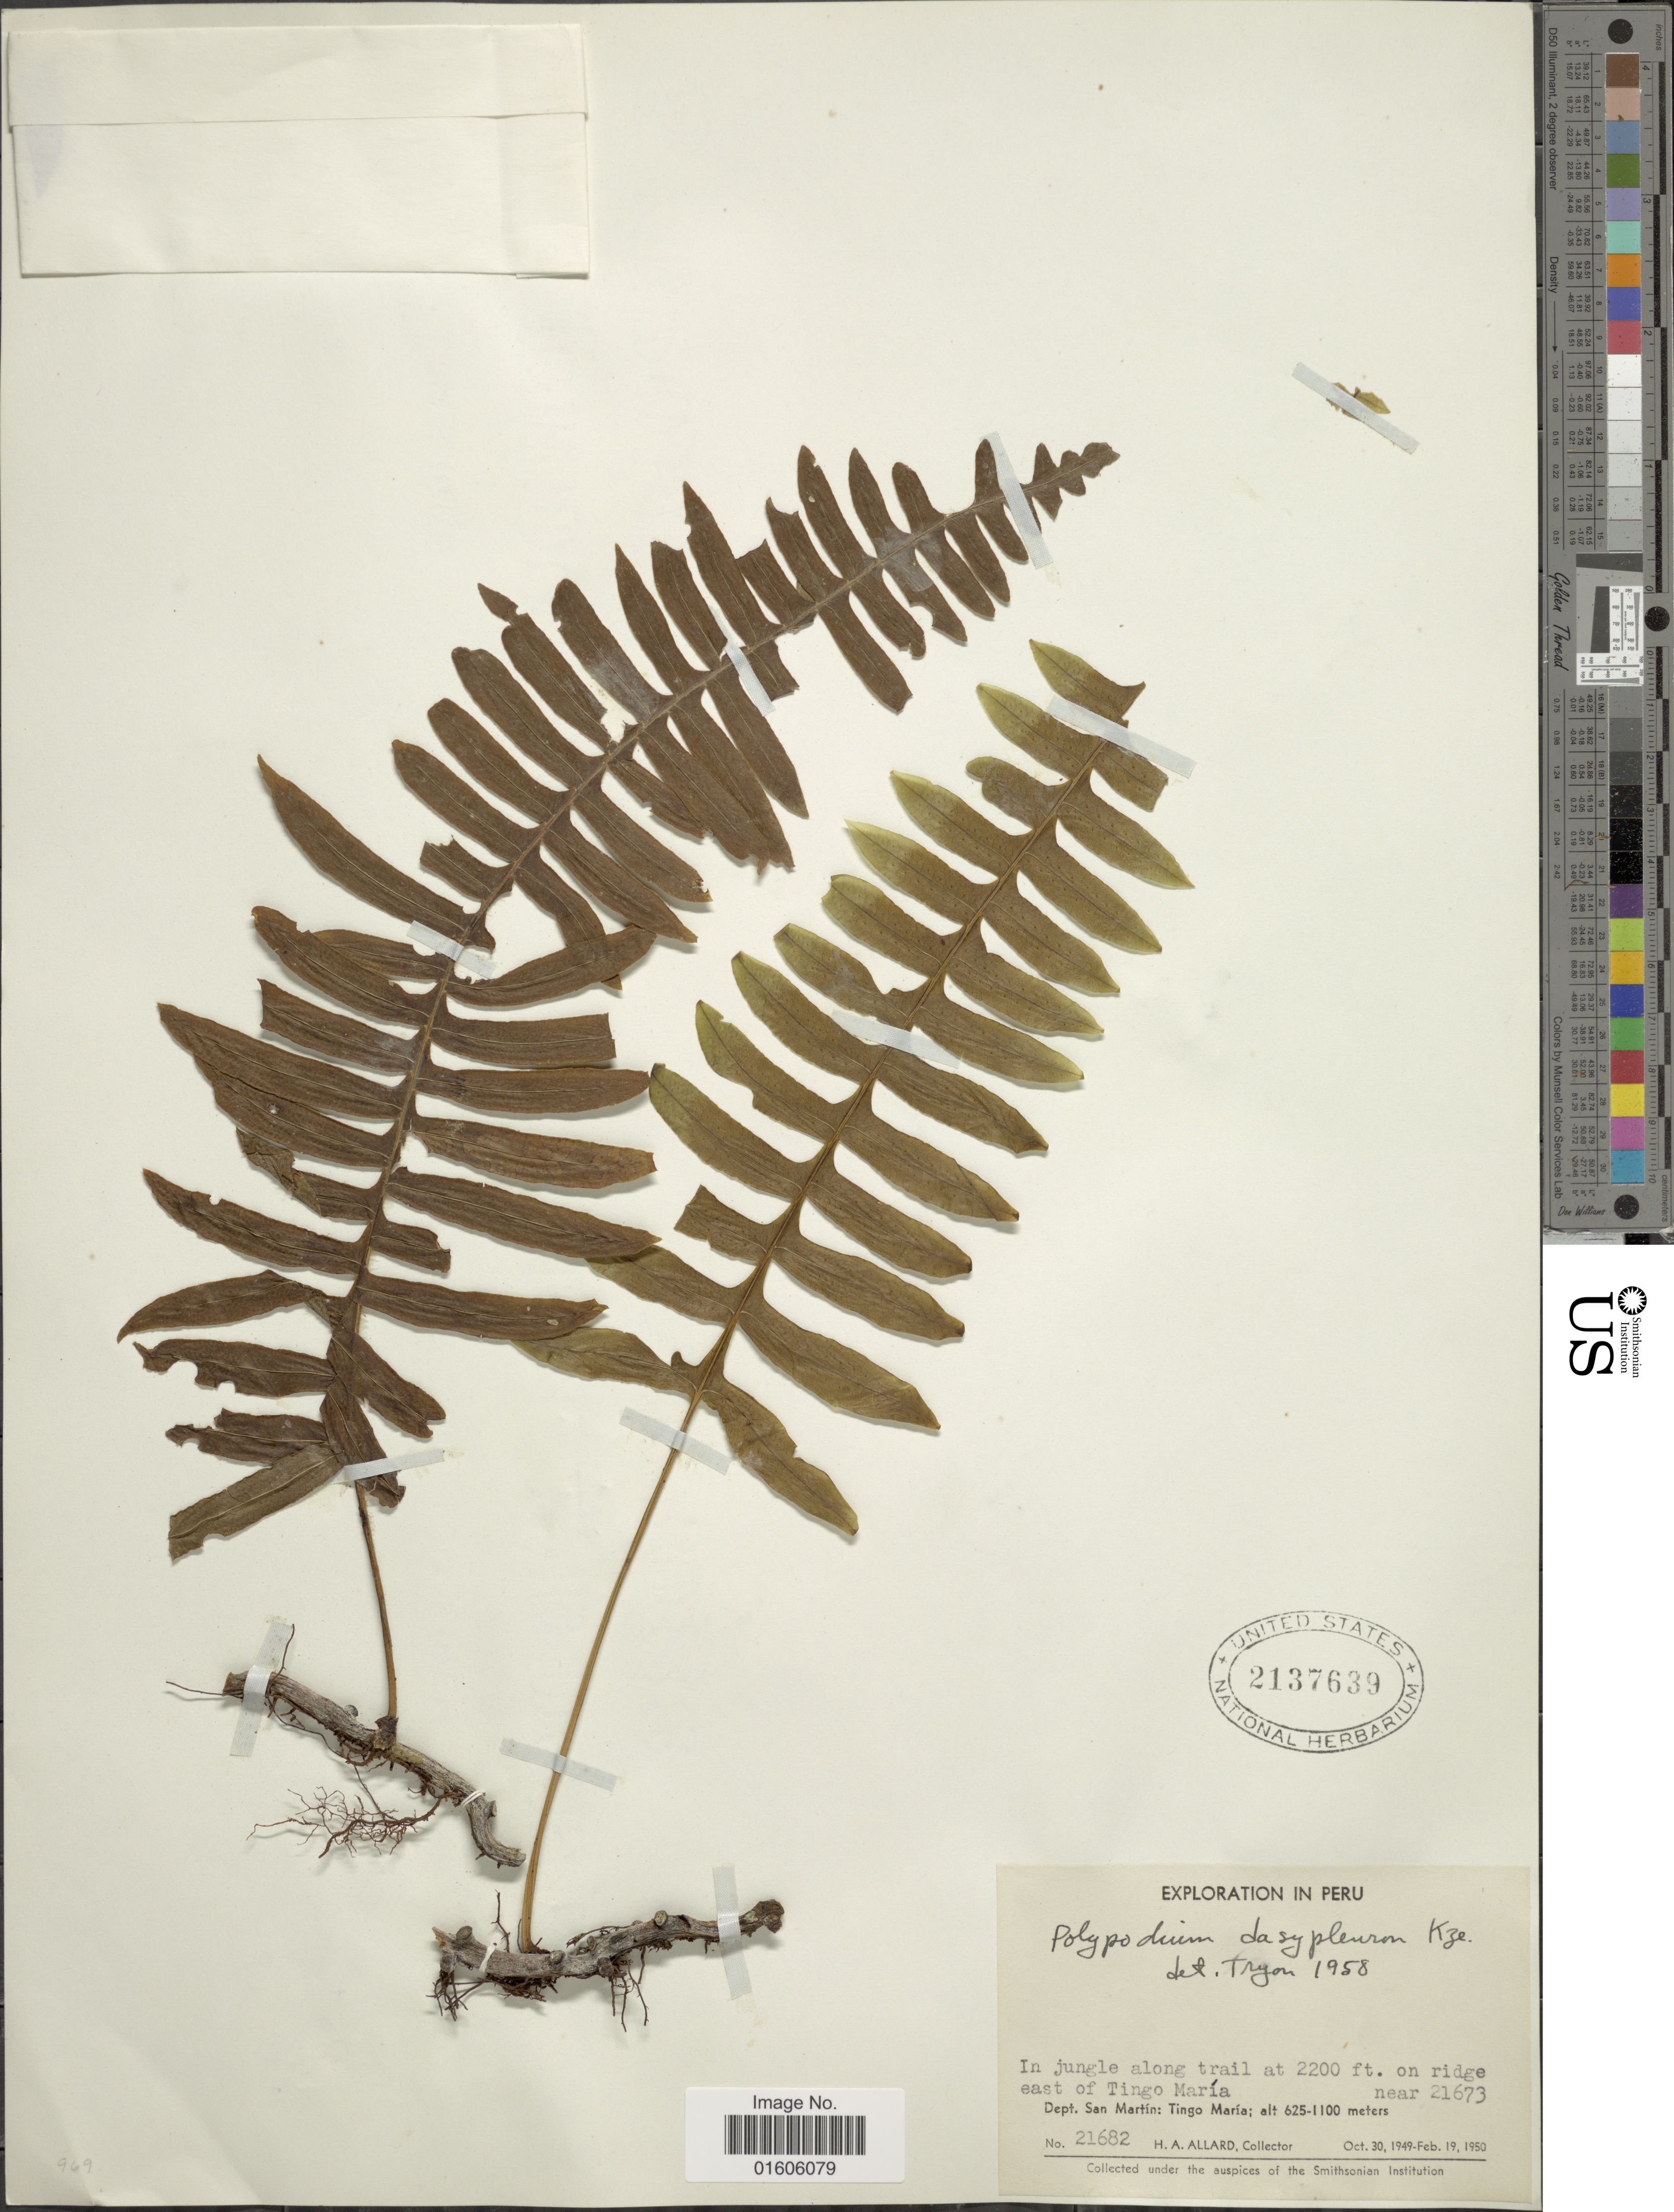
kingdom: Plantae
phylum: Tracheophyta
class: Polypodiopsida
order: Polypodiales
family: Polypodiaceae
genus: Serpocaulon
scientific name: Serpocaulon dasypleuron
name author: (Kunze) A.R. Sm.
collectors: H. A. Allard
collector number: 21682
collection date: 1949-10-30/1950-02-19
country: Peru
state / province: San Martín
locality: In jungle along trail on ridge east of Tingo María near 21673. Dept. San Martín: Tingo María.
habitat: in jungle along trail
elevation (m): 625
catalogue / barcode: US 2137639